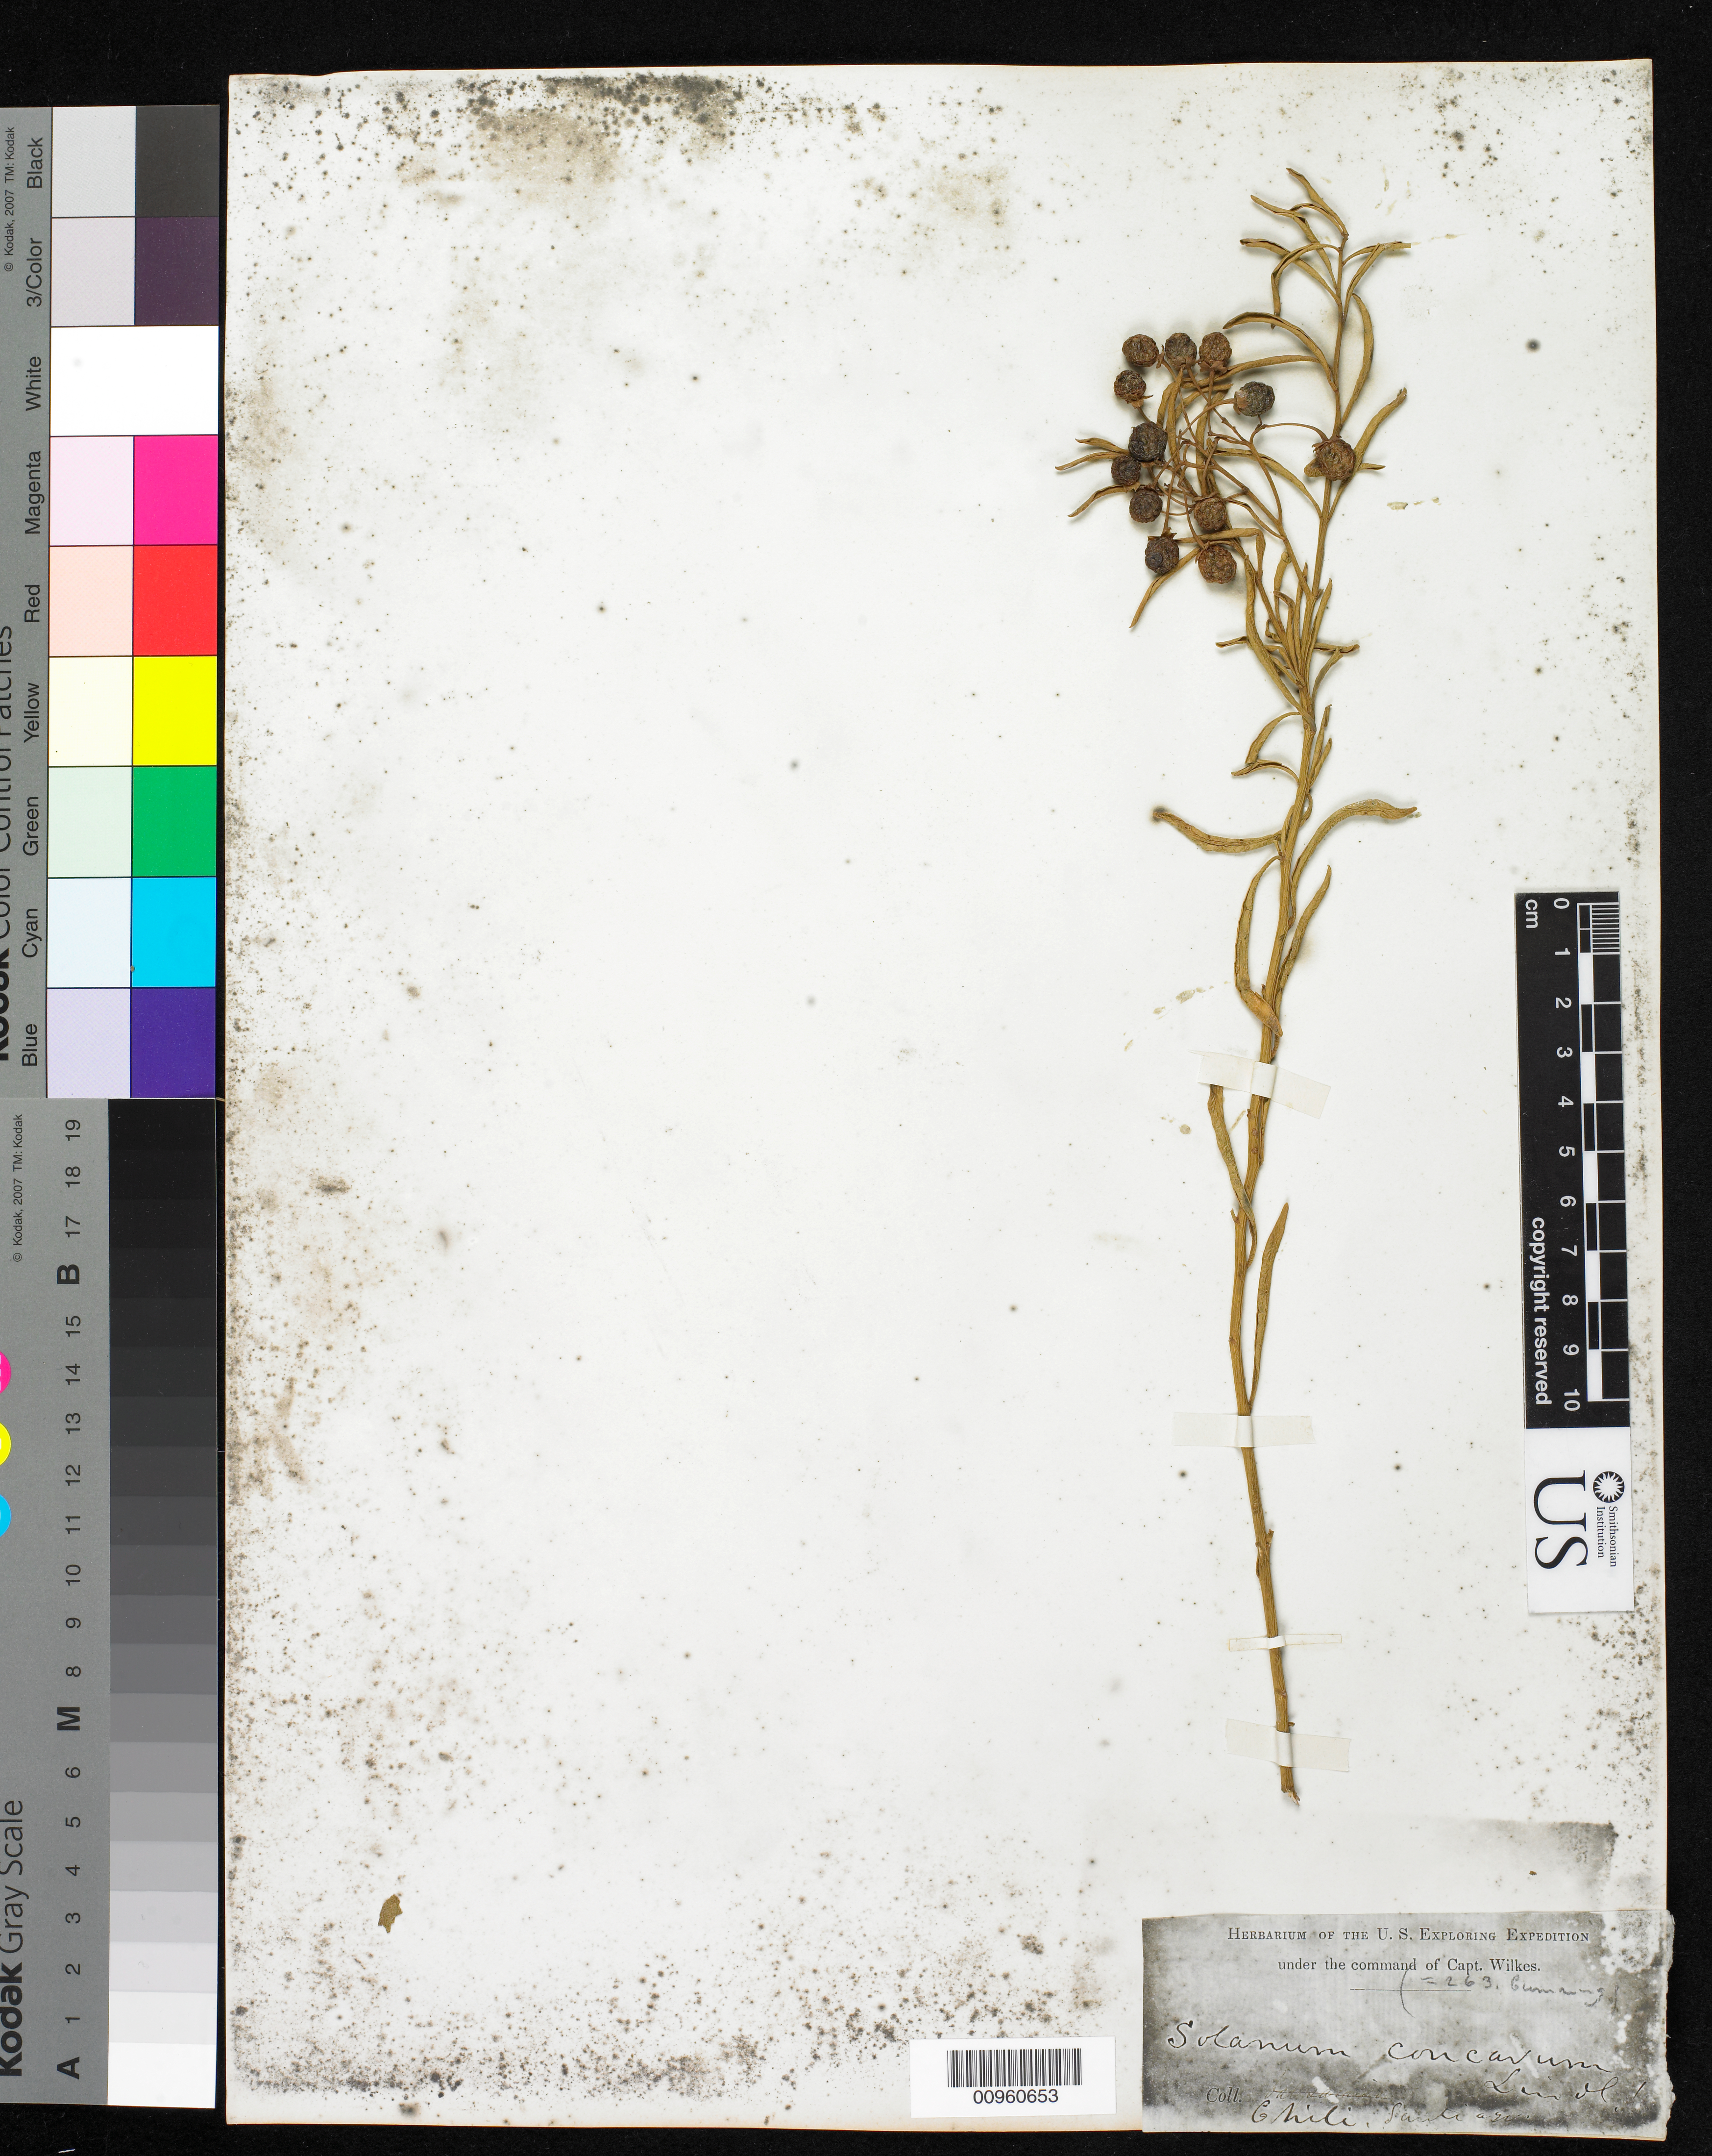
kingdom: Plantae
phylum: Tracheophyta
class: Magnoliopsida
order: Solanales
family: Solanaceae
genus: Solanum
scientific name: Solanum crispum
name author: Ruiz & Pav.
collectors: Wilkes Explor. Exped.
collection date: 1838/1842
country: Chile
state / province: Región Metropolitana (RM)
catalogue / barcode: US 98591